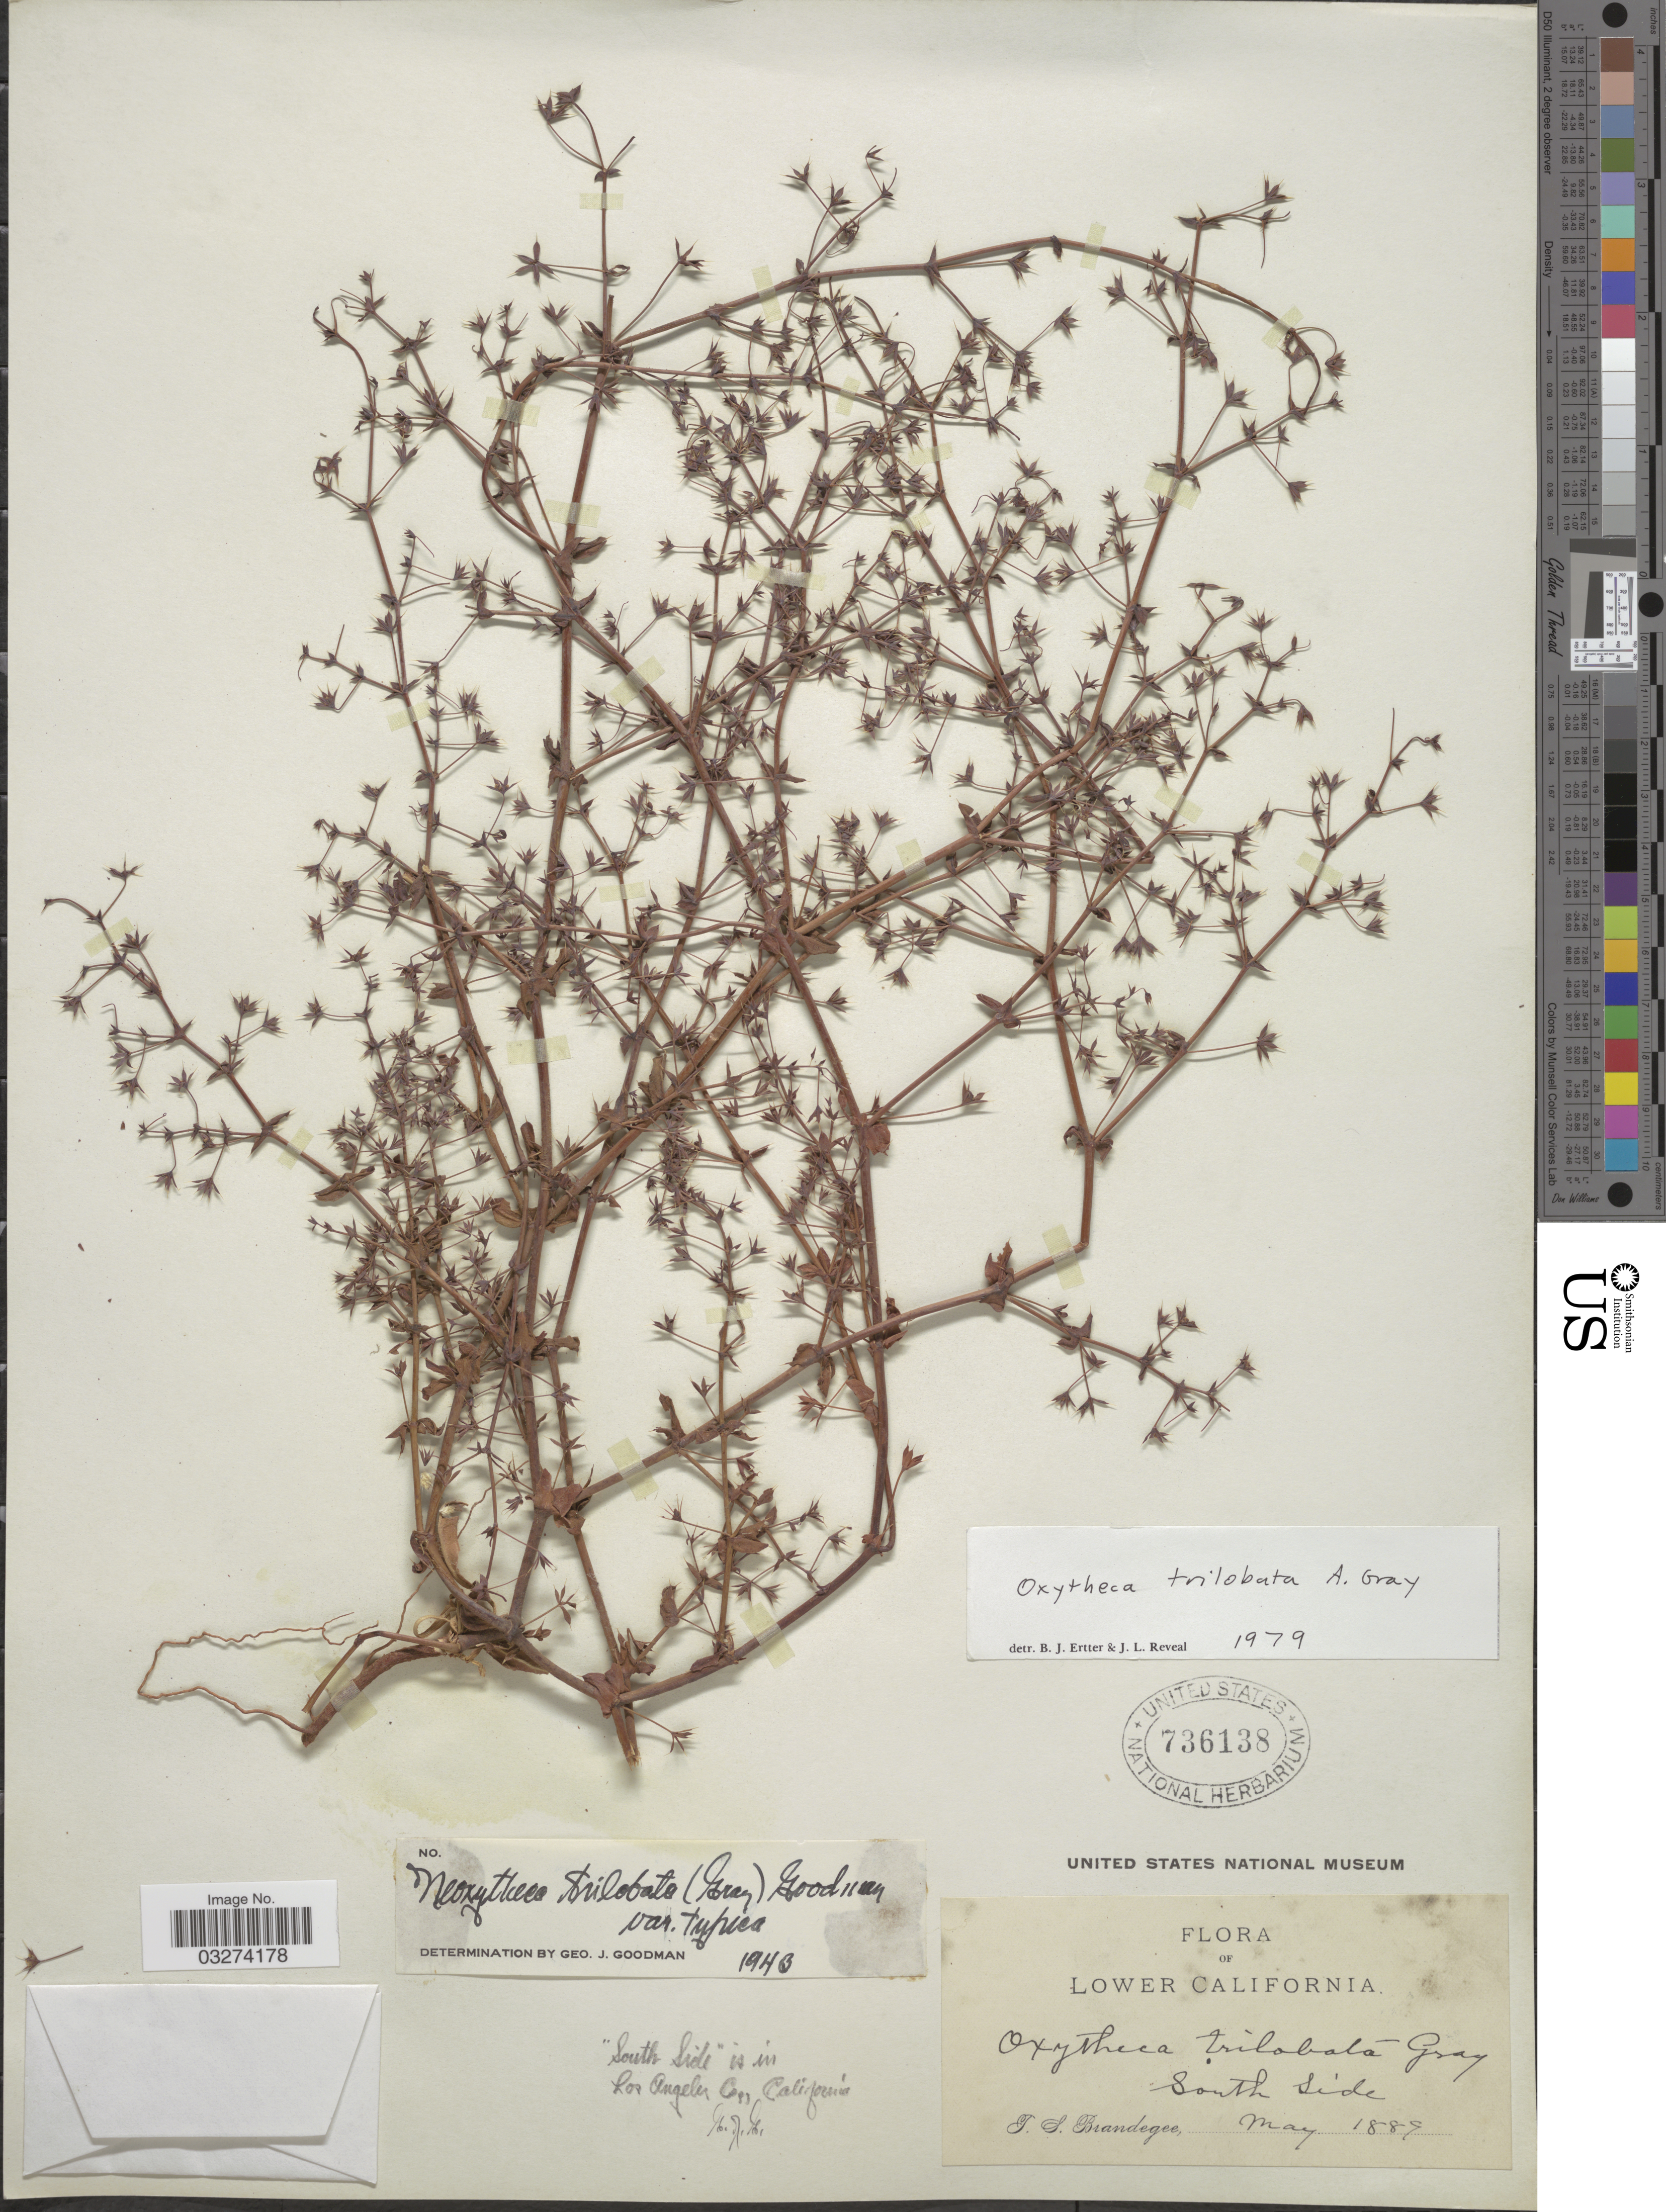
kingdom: Plantae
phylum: Tracheophyta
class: Magnoliopsida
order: Caryophyllales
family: Polygonaceae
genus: Sidotheca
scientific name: Sidotheca trilobata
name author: (A. Gray) Reveal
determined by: Strong, Mark T., (BOT), Smithsonian Institution - National Museum of Natural History (UNITED STATES)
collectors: T. S. Brandegee (herbarium)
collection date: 1889-05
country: Mexico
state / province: Baja California Sur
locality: Lower California. South side.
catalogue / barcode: US 736138